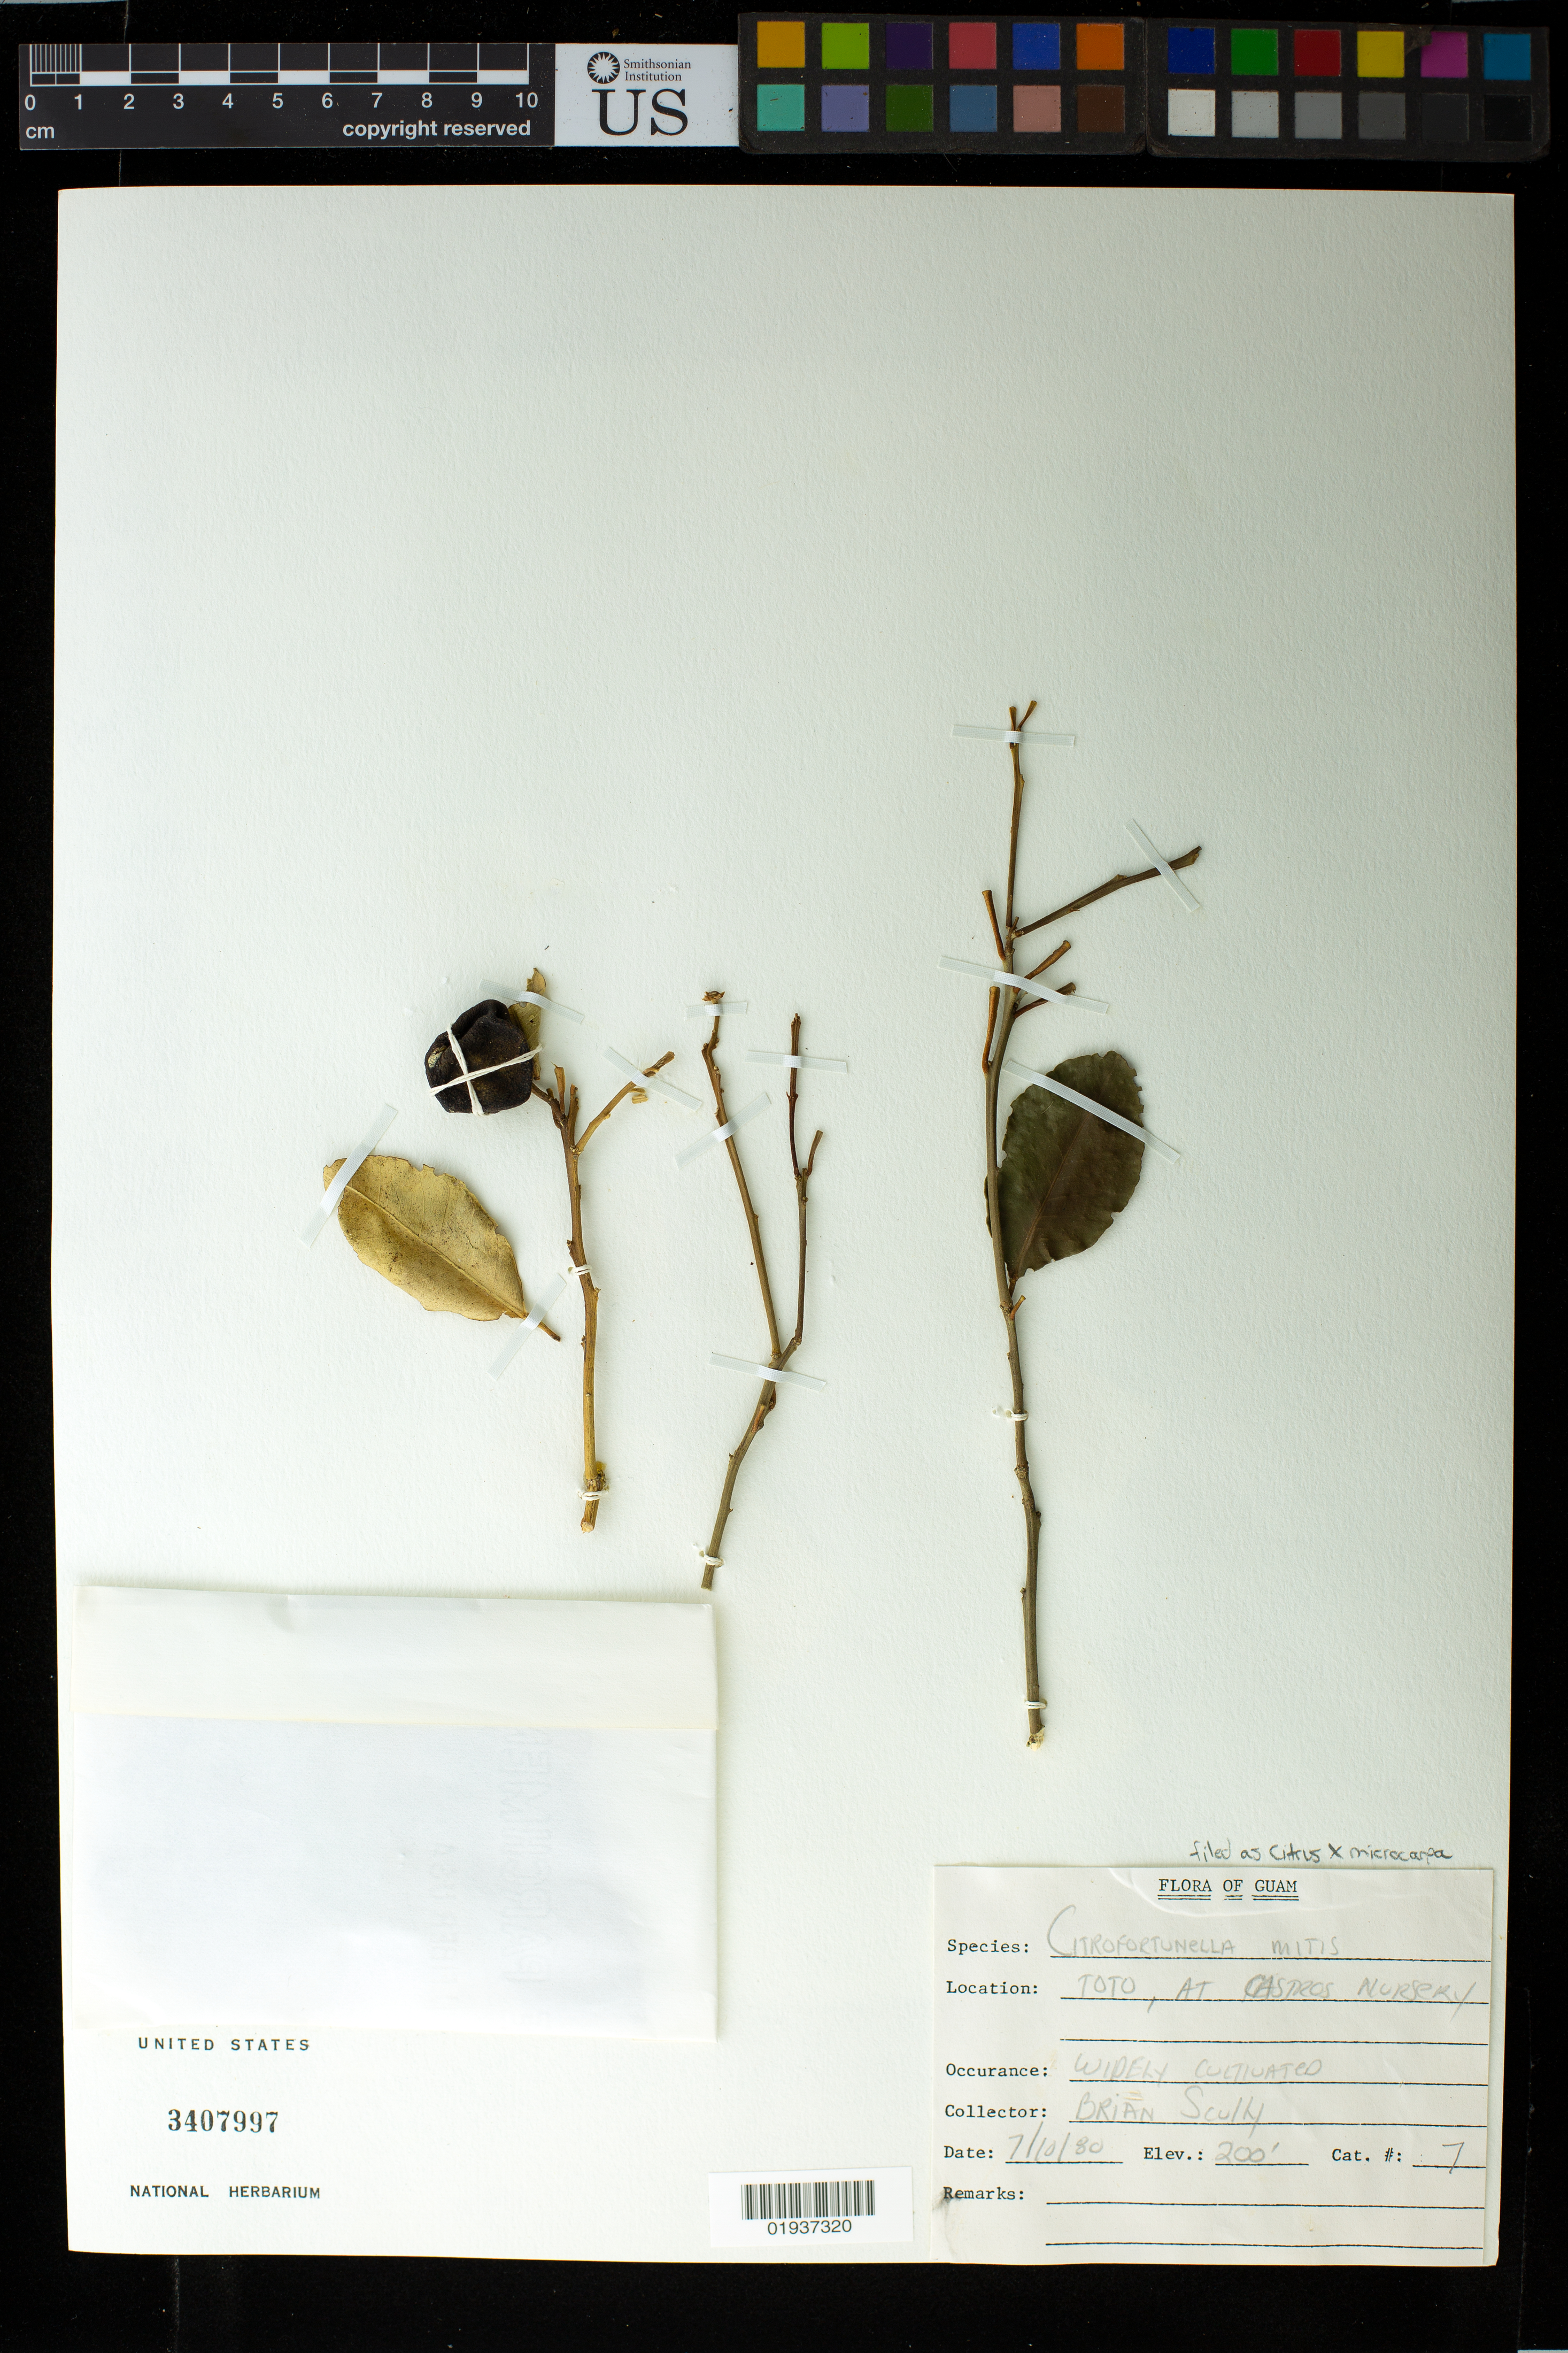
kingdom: Plantae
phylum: Tracheophyta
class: Magnoliopsida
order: Sapindales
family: Rutaceae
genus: Citrus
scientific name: Citrus x microcarpa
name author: Bunge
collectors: B. Scully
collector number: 7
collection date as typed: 7/10/80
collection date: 1980-07-10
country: Guam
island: Guam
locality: Toto, Castro's Nursery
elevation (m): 61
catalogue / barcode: US 3407997